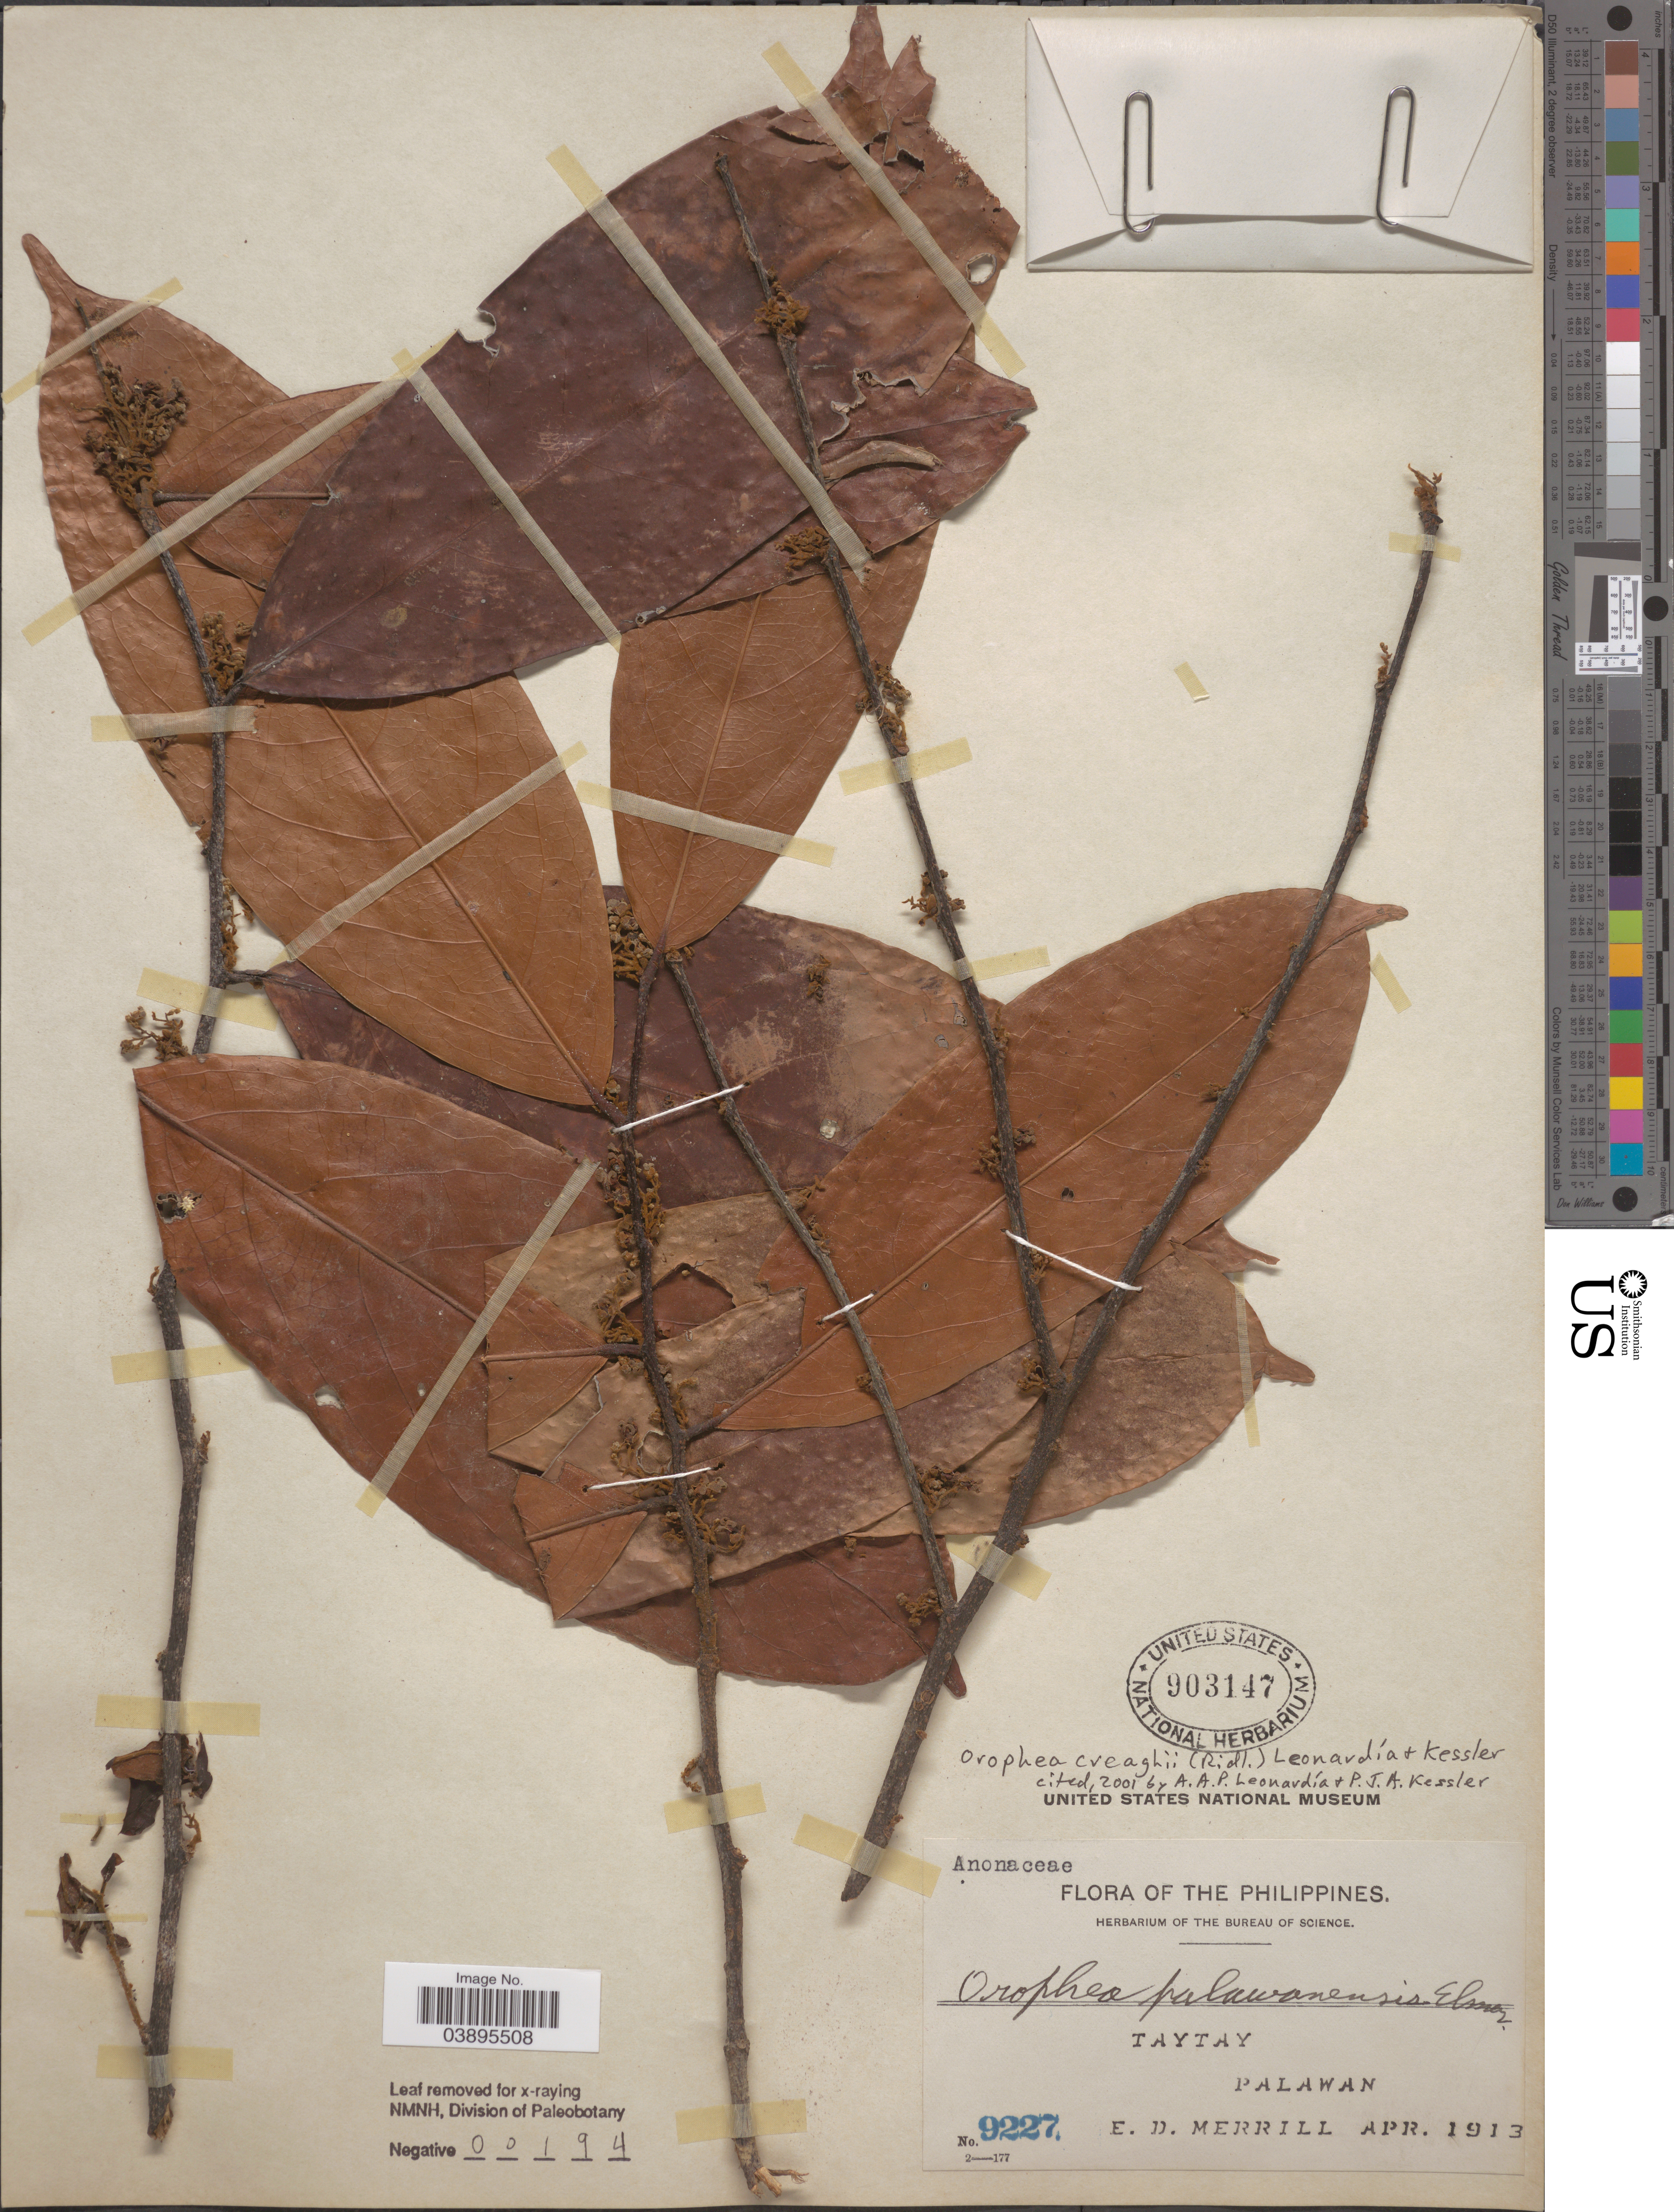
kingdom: Plantae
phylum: Tracheophyta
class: Magnoliopsida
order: Magnoliales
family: Annonaceae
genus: Orophea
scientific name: Orophea creaghii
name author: (Ridl.) Leonardia & P.J.A. Kessler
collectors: E. D. Merrill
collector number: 9227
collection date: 1913-04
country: Philippines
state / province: Mimaropa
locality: Taytay. Palawan.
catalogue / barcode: US 903147